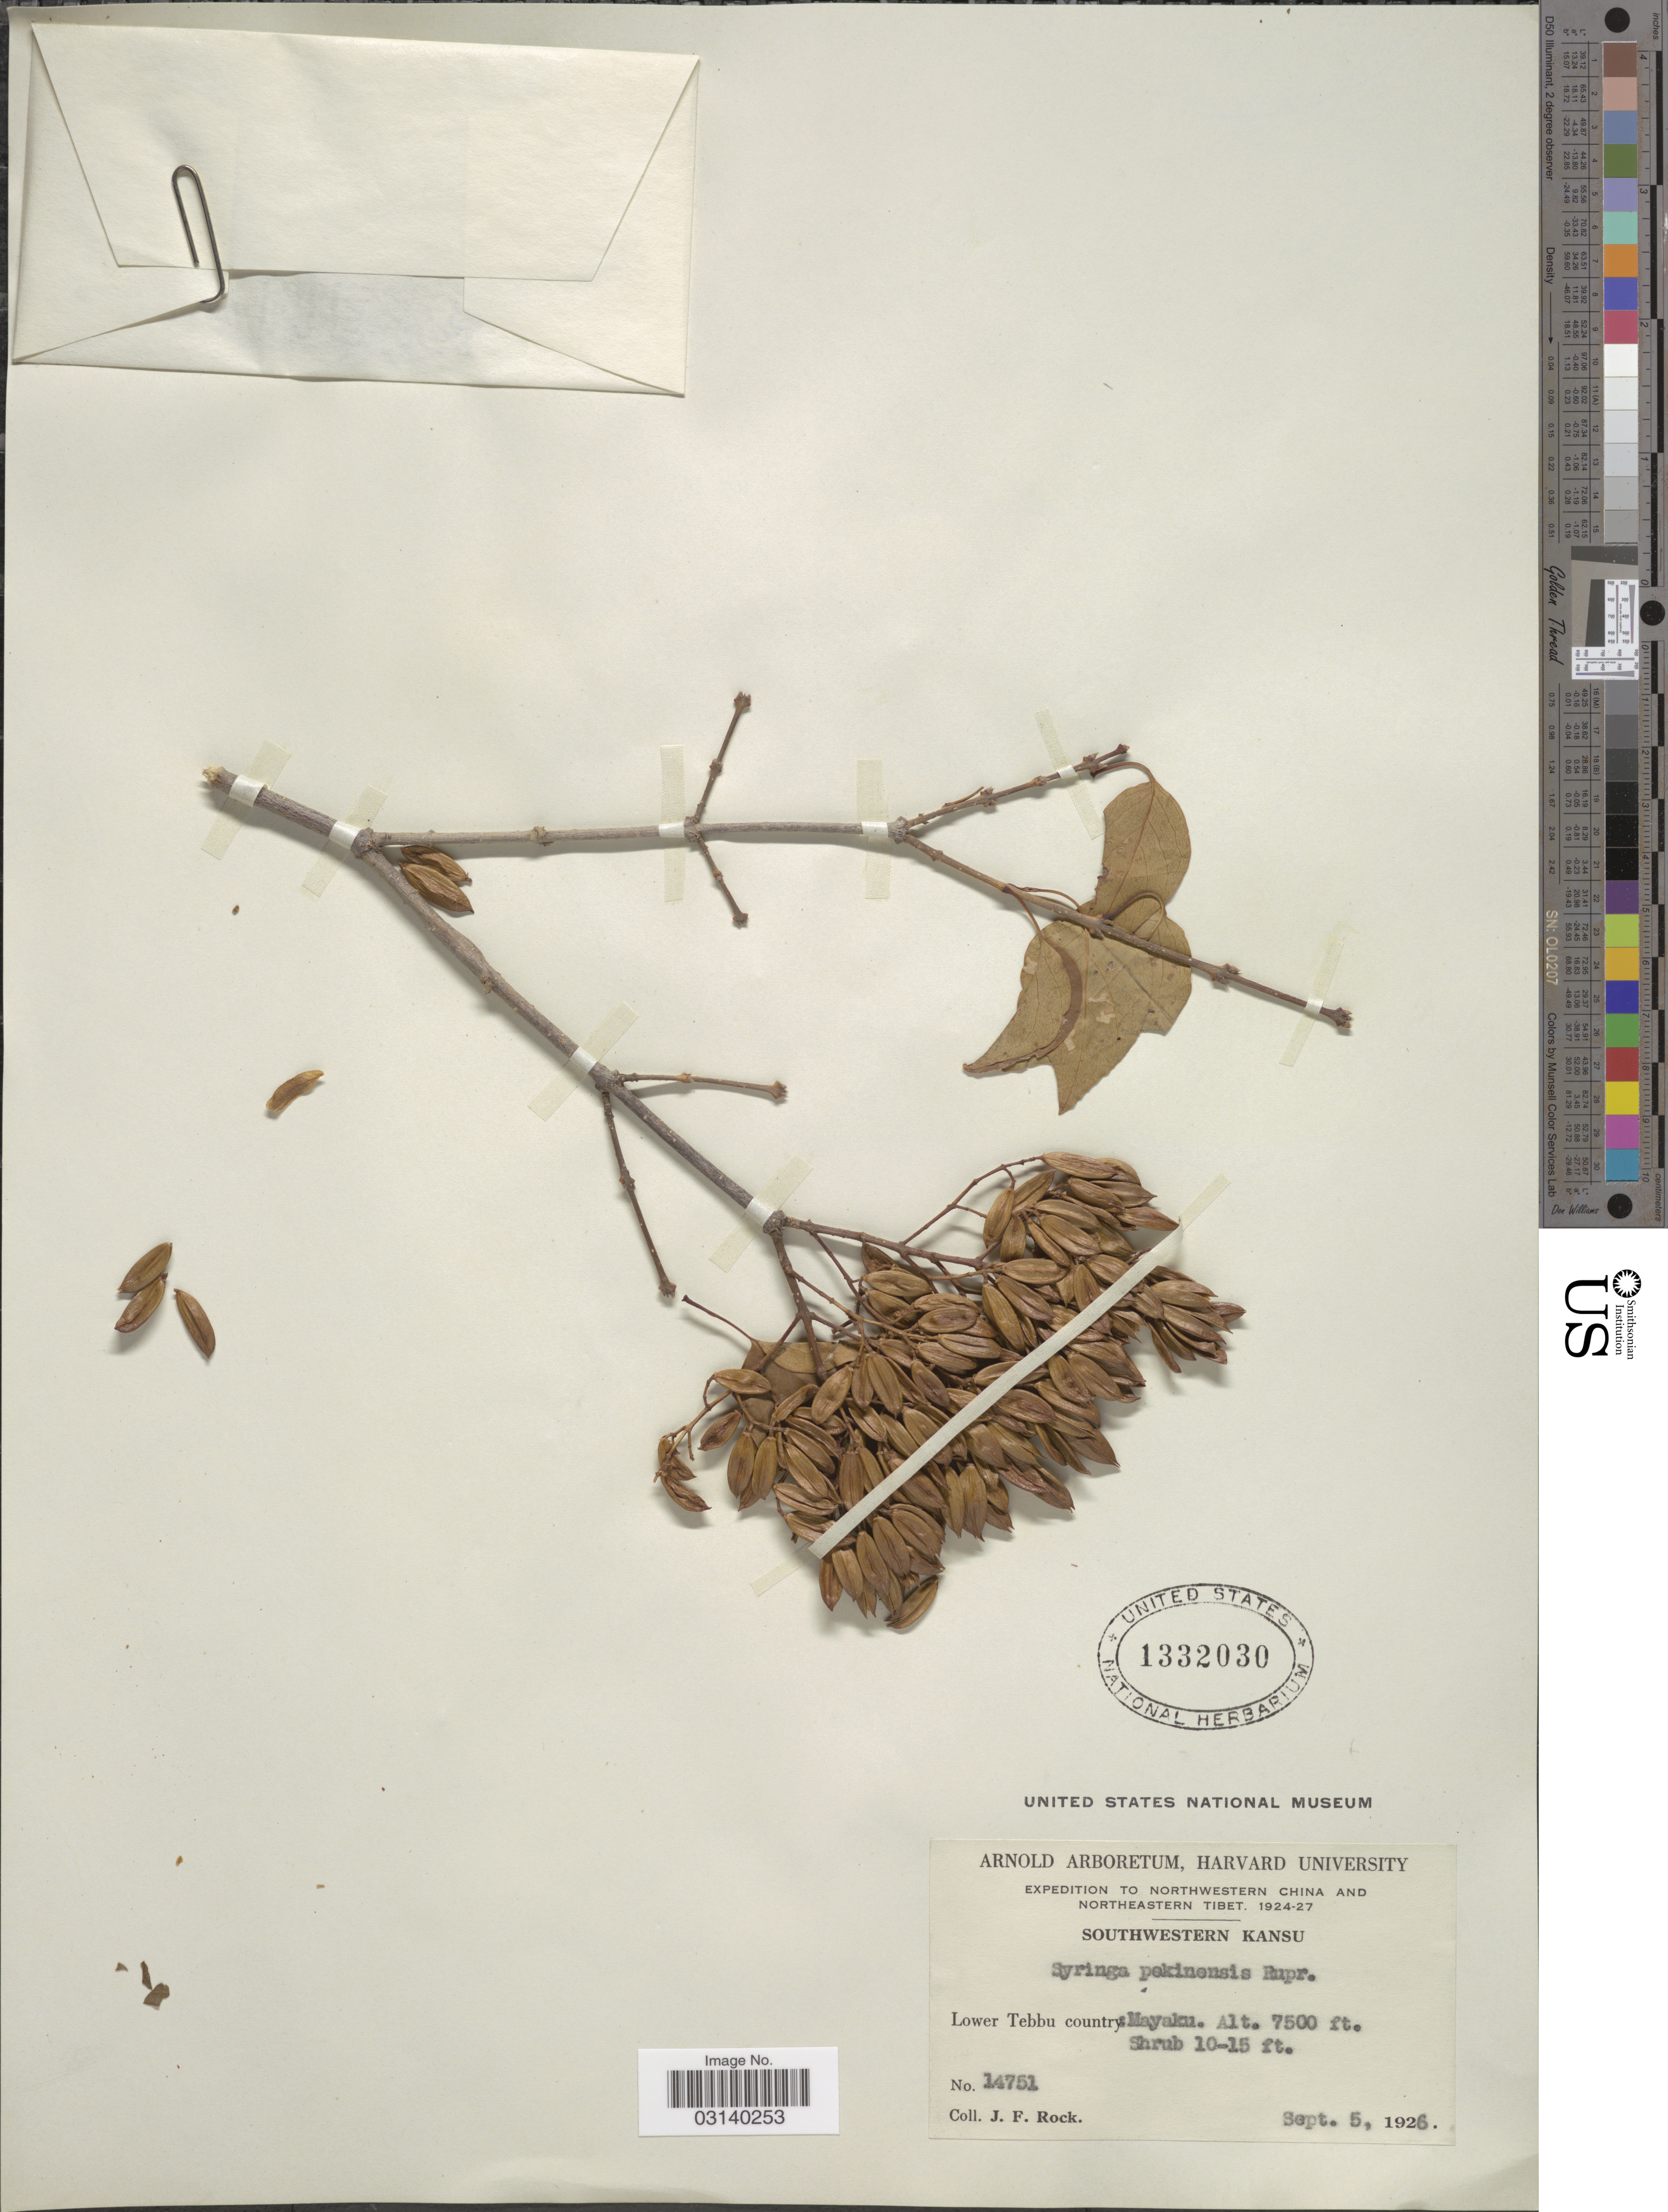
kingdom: Plantae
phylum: Tracheophyta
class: Magnoliopsida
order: Lamiales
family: Oleaceae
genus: Syringa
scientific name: Syringa pekinensis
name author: Rupr.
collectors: J. Rock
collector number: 14751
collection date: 1926-09-05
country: China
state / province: Gansu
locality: Northwestern China and Northeastern Tibet. Southwestern Kansu. Lower Tebbu country: Mayaku.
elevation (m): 2286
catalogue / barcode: US 1332030